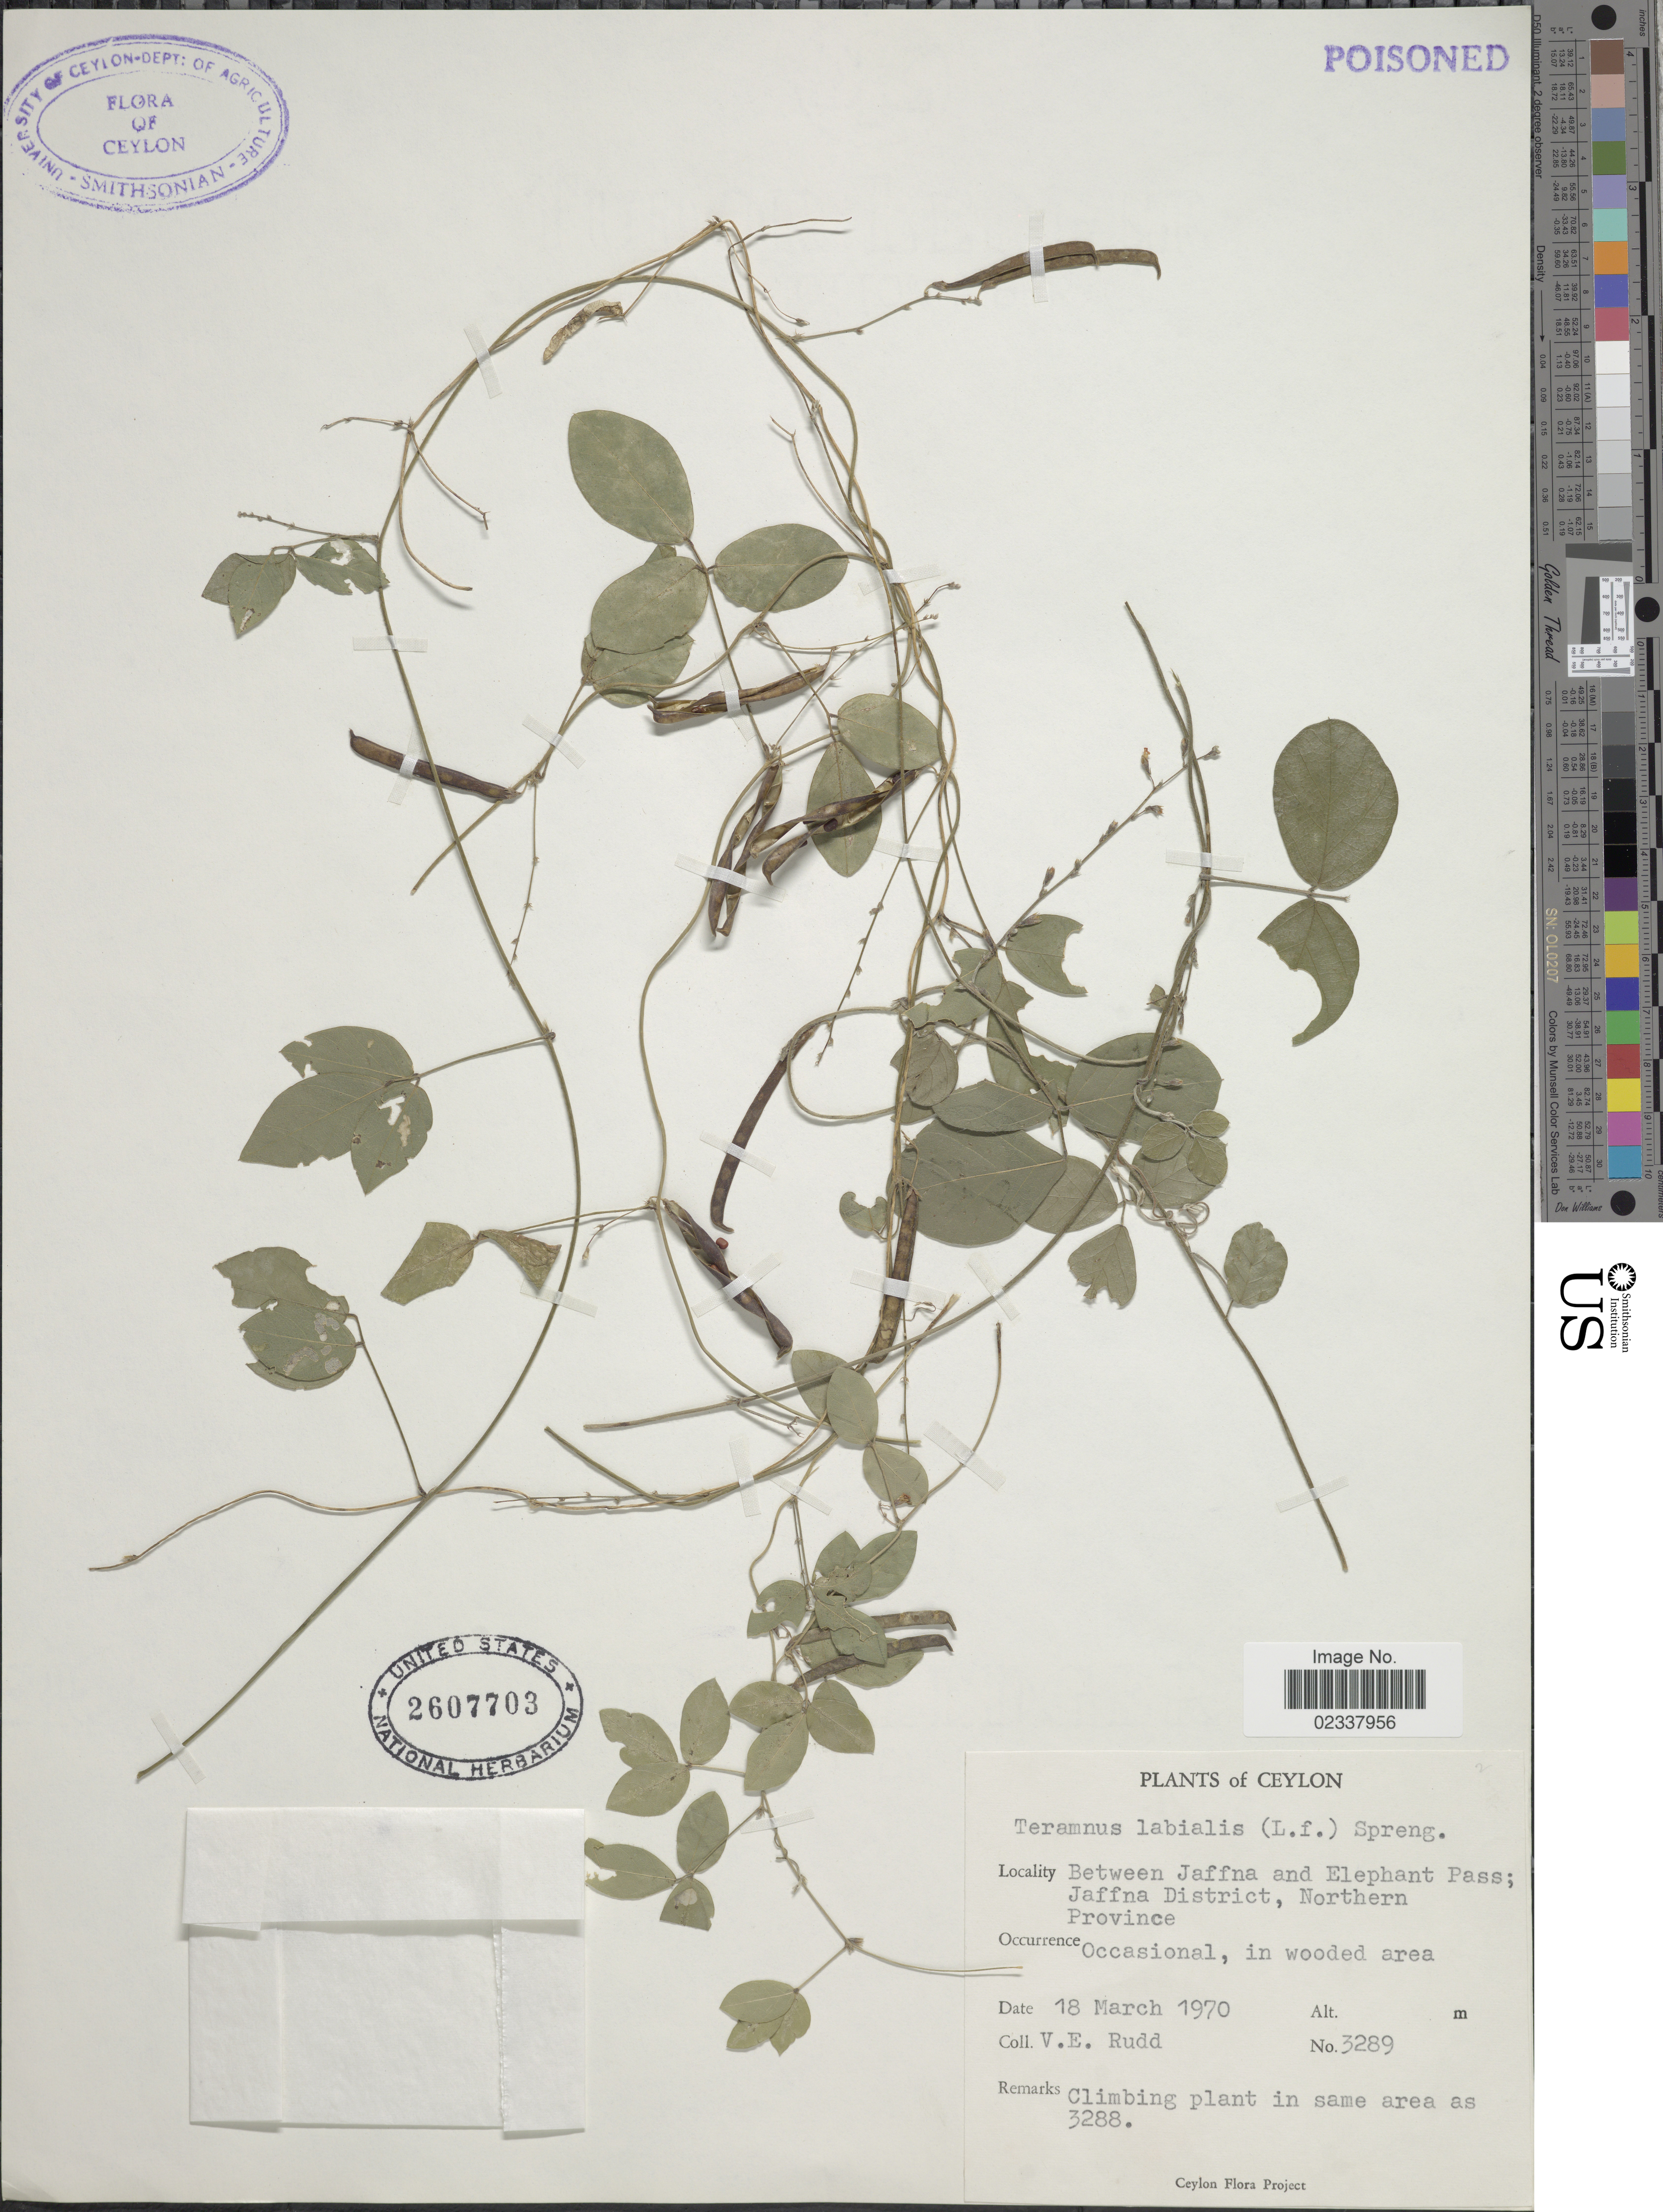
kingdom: Plantae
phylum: Tracheophyta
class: Magnoliopsida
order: Fabales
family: Fabaceae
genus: Teramnus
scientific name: Teramnus labialis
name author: (L. f.) Spreng.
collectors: V. E. Rudd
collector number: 3289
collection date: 1970-03-18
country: Sri Lanka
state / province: Northern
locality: Ceylon, Between Jaffna and Elephant Pass; Jaffna District, Occasional, in wooded area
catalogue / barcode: US 2607703